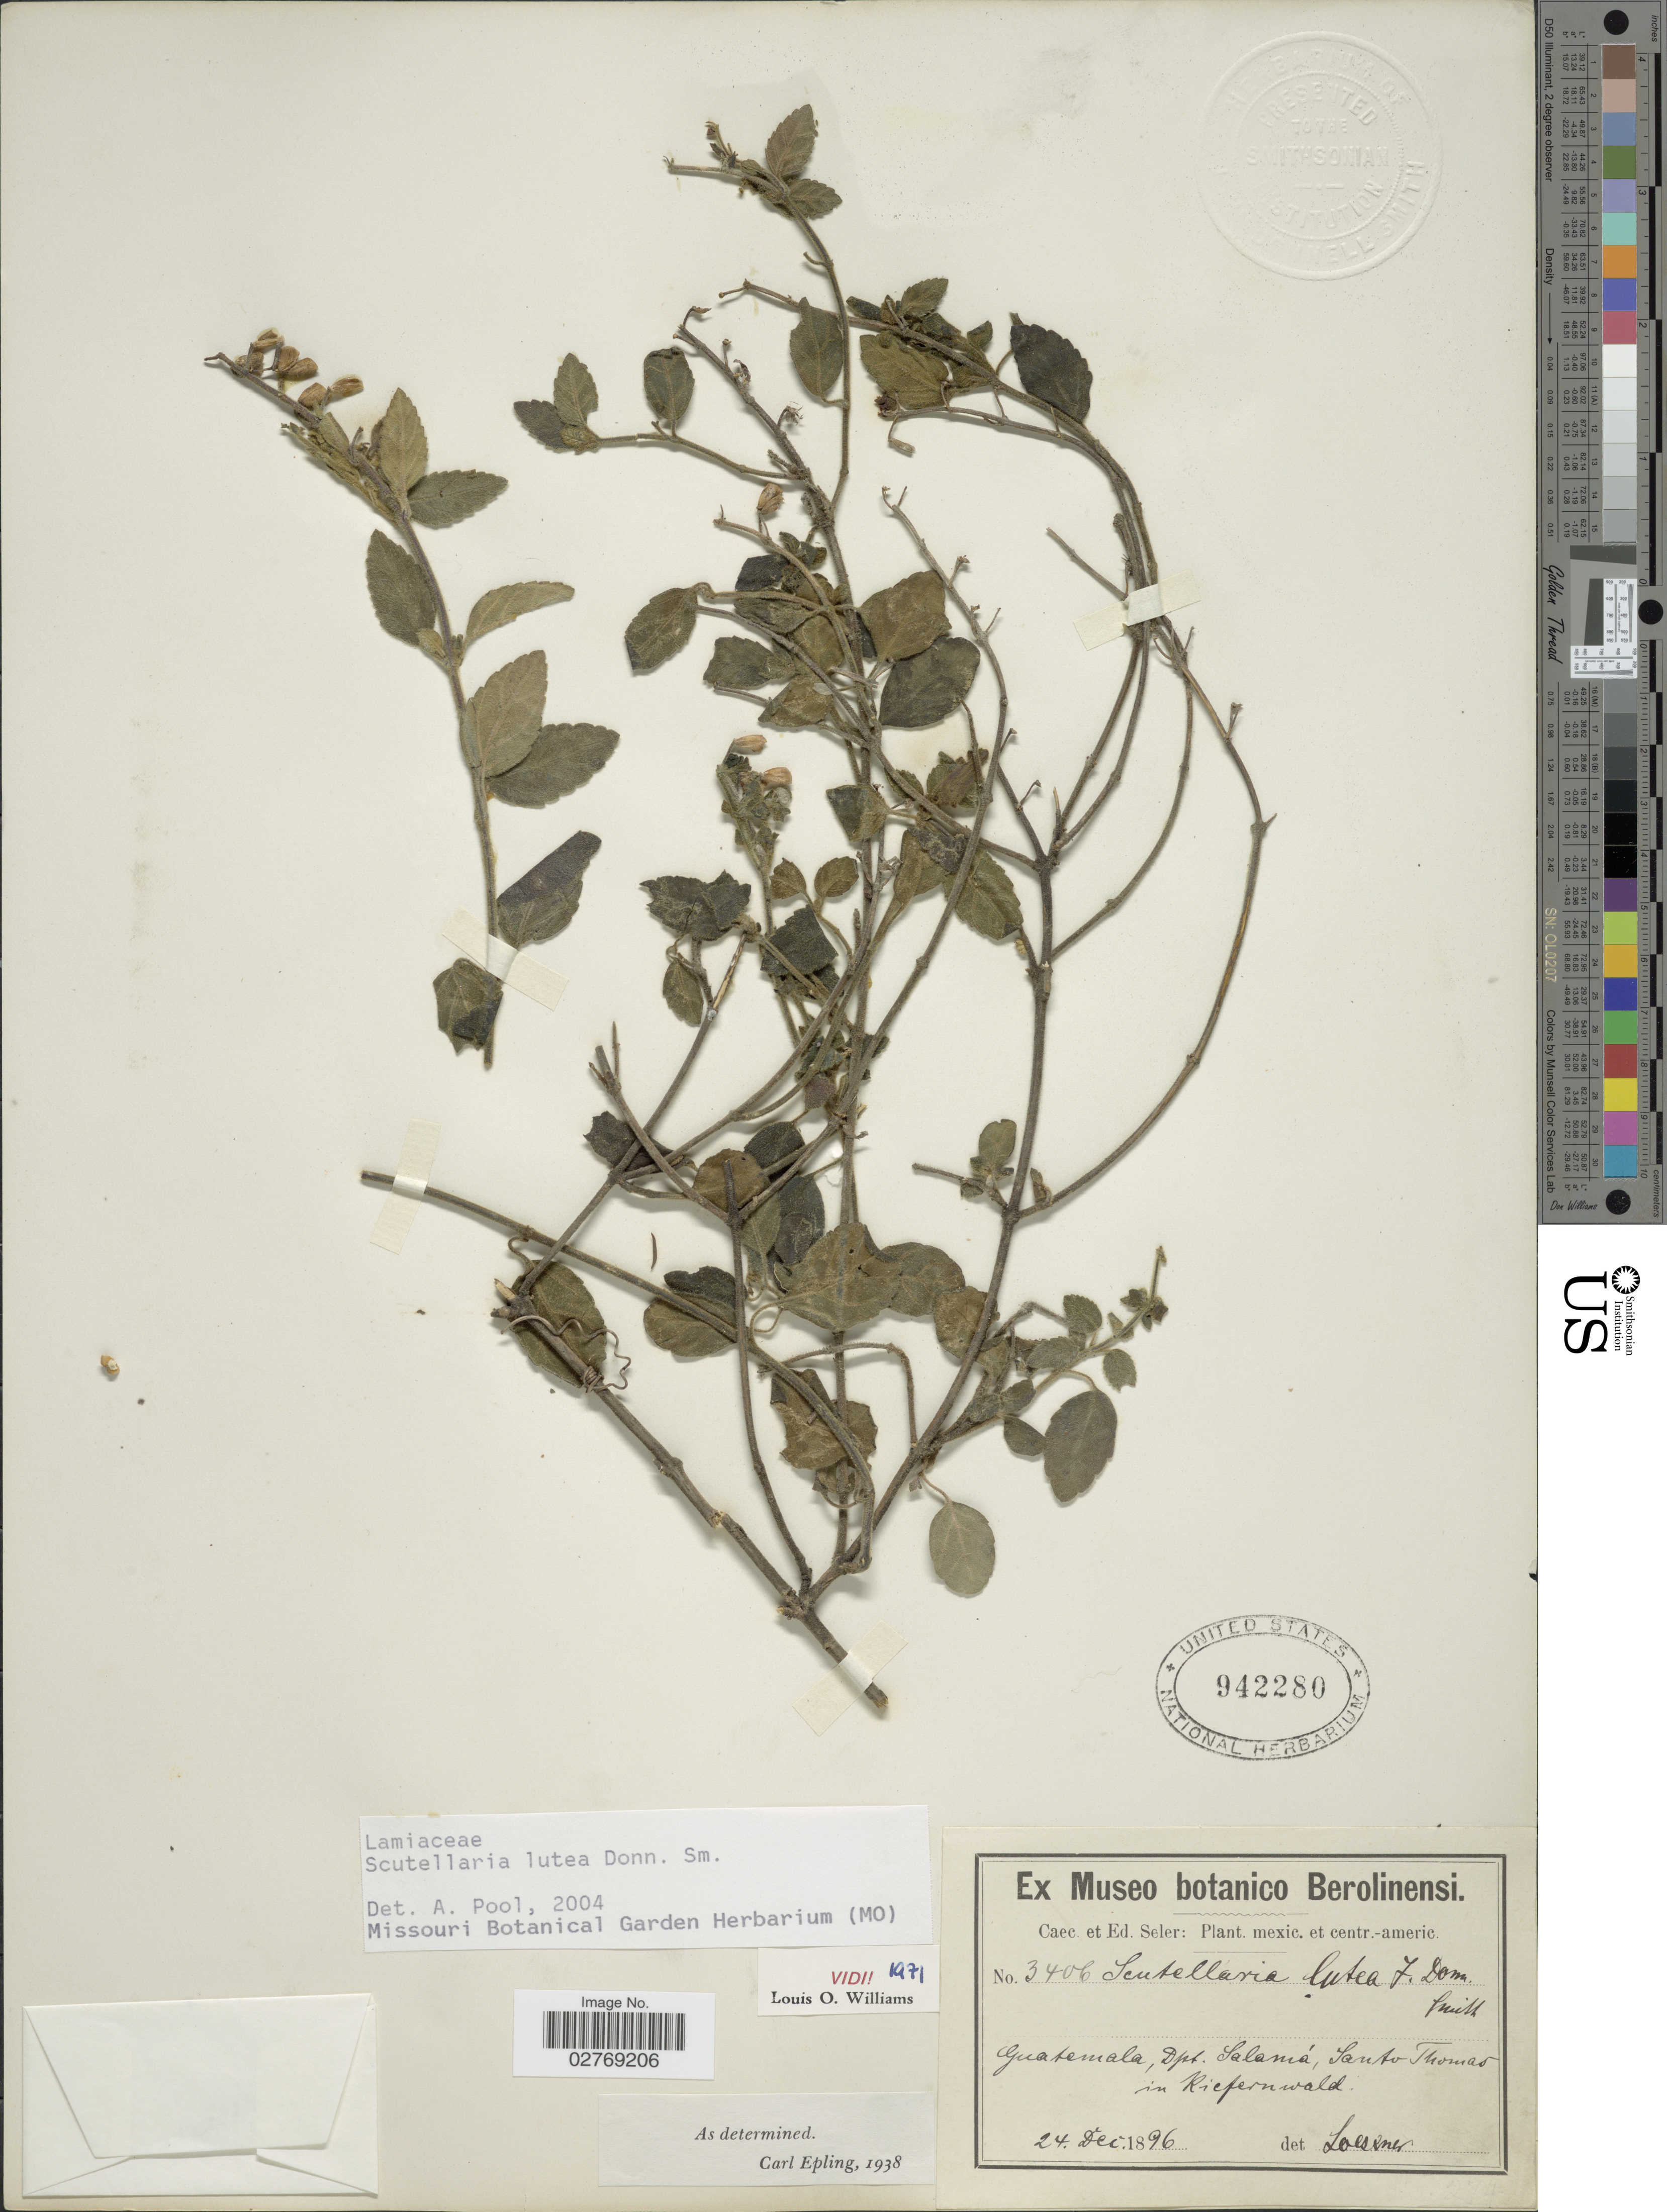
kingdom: Plantae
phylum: Tracheophyta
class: Magnoliopsida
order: Lamiales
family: Lamiaceae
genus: Scutellaria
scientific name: Scutellaria lutea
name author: Donn. Sm.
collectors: ex Caec. et Ed Seler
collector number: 3406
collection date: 1896-12-24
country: Guatemala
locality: Dpt. Salamá, Santo Thomas in Kiefernwald.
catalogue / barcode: US 942280